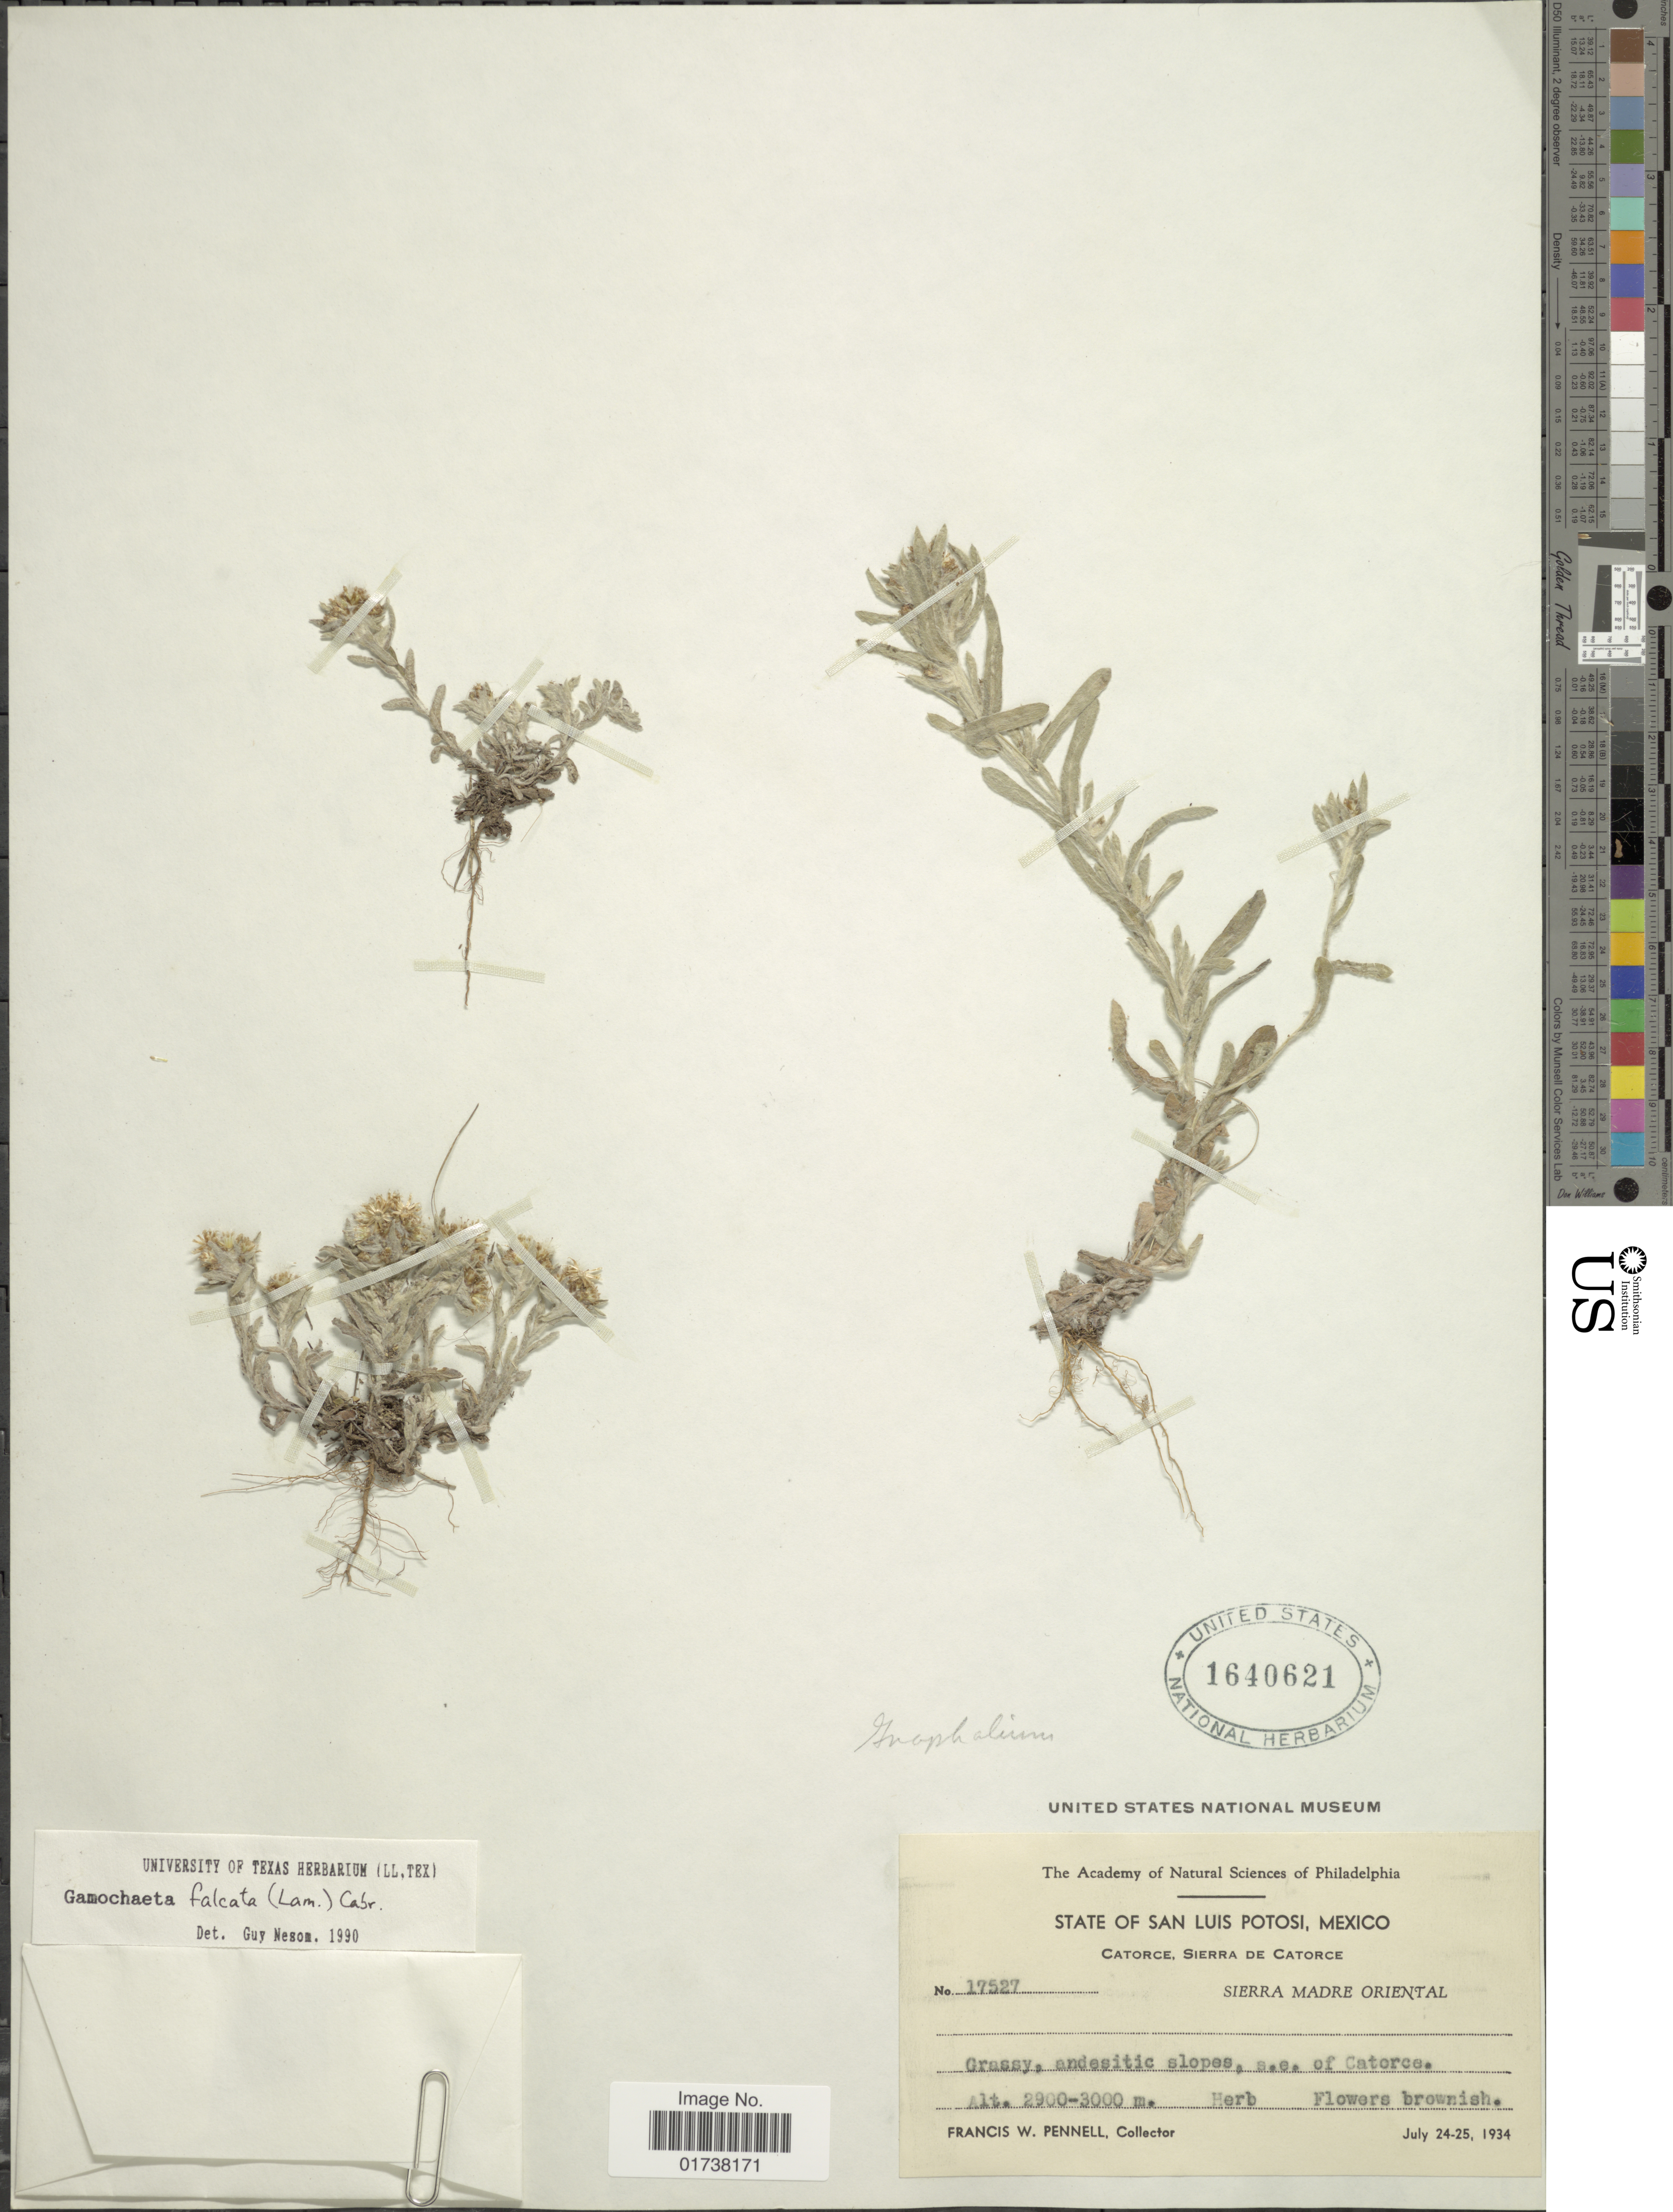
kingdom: Plantae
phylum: Tracheophyta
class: Magnoliopsida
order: Asterales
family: Asteraceae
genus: Gamochaeta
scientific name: Gamochaeta rosacea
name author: (I.M. Johnst.) Anderb.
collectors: F. W. Pennell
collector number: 17527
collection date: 1934-07-24/1934-07-25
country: Mexico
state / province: San Luis Potosí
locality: Catorce, Sierra de Catorce, Sierra Madre Oriental, s.e. of Catorce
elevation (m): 2900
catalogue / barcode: US 1640621